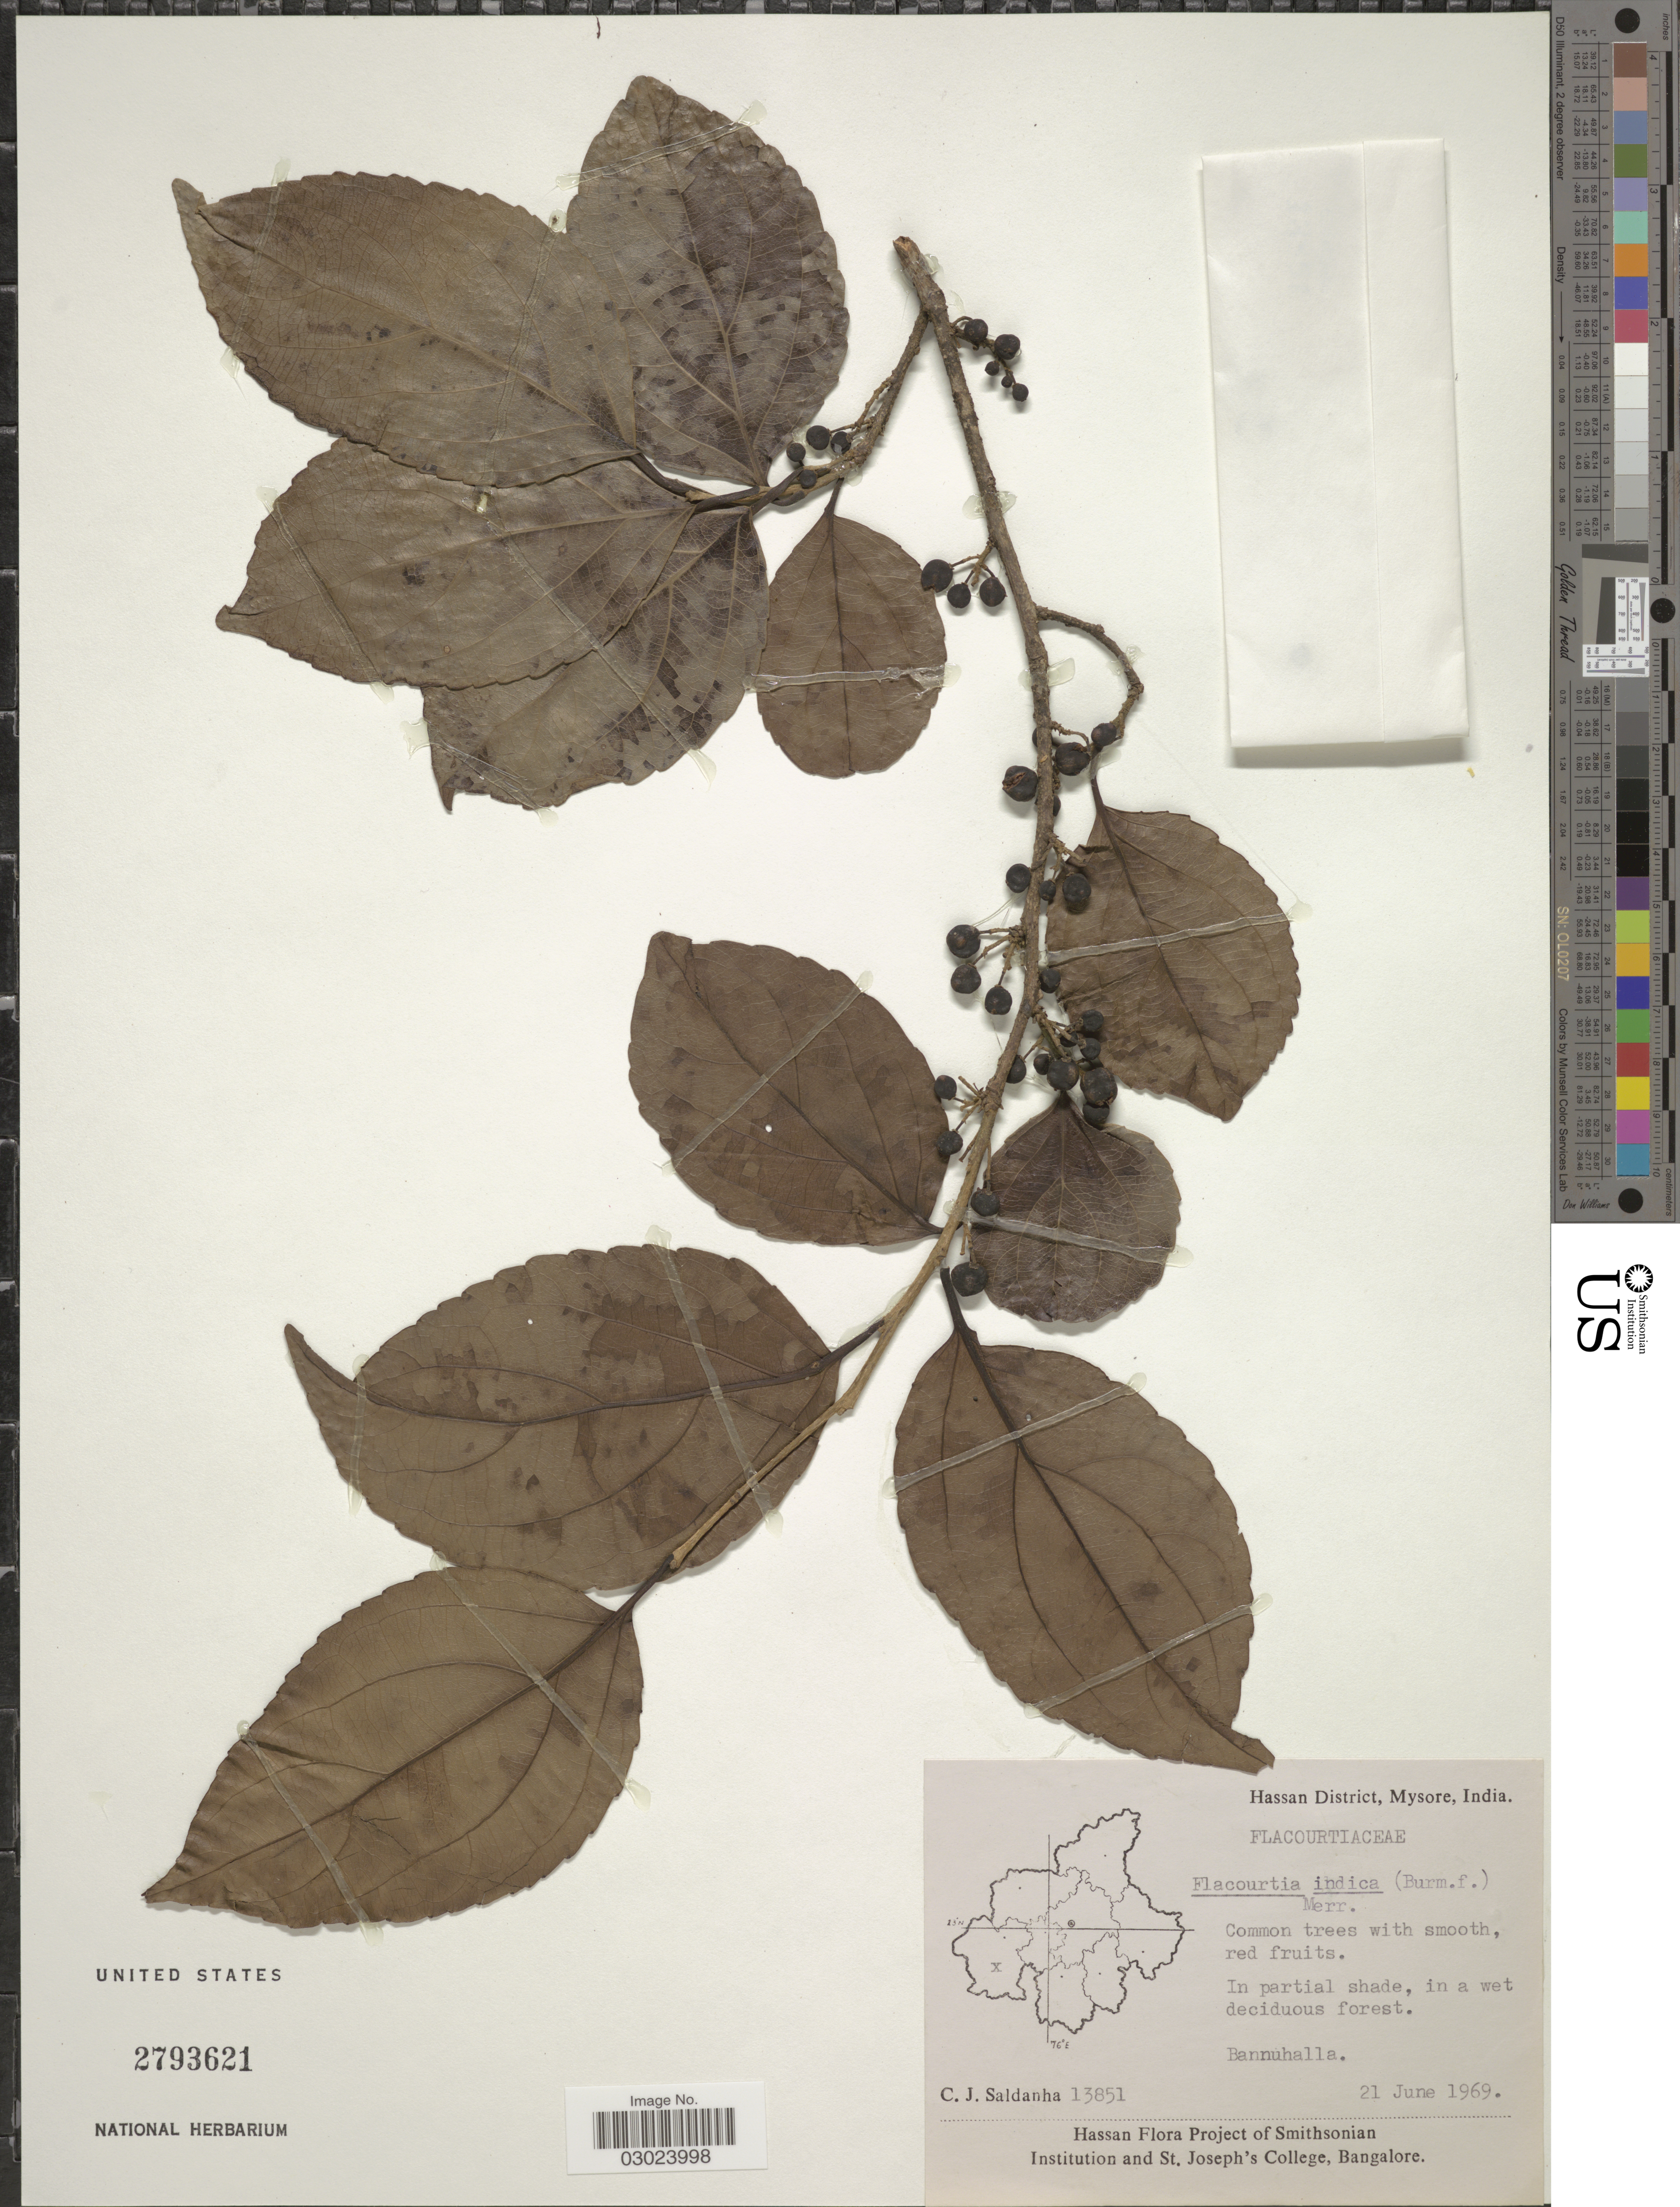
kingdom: Plantae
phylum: Tracheophyta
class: Magnoliopsida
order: Malpighiales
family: Salicaceae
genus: Flacourtia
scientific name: Flacourtia indica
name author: (Burm. f.) Merr.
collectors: C. J. Saldanha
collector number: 13851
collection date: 1969-06-21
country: India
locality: Hassan District, Mysore. Bannuhalla.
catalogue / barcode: US 2793621